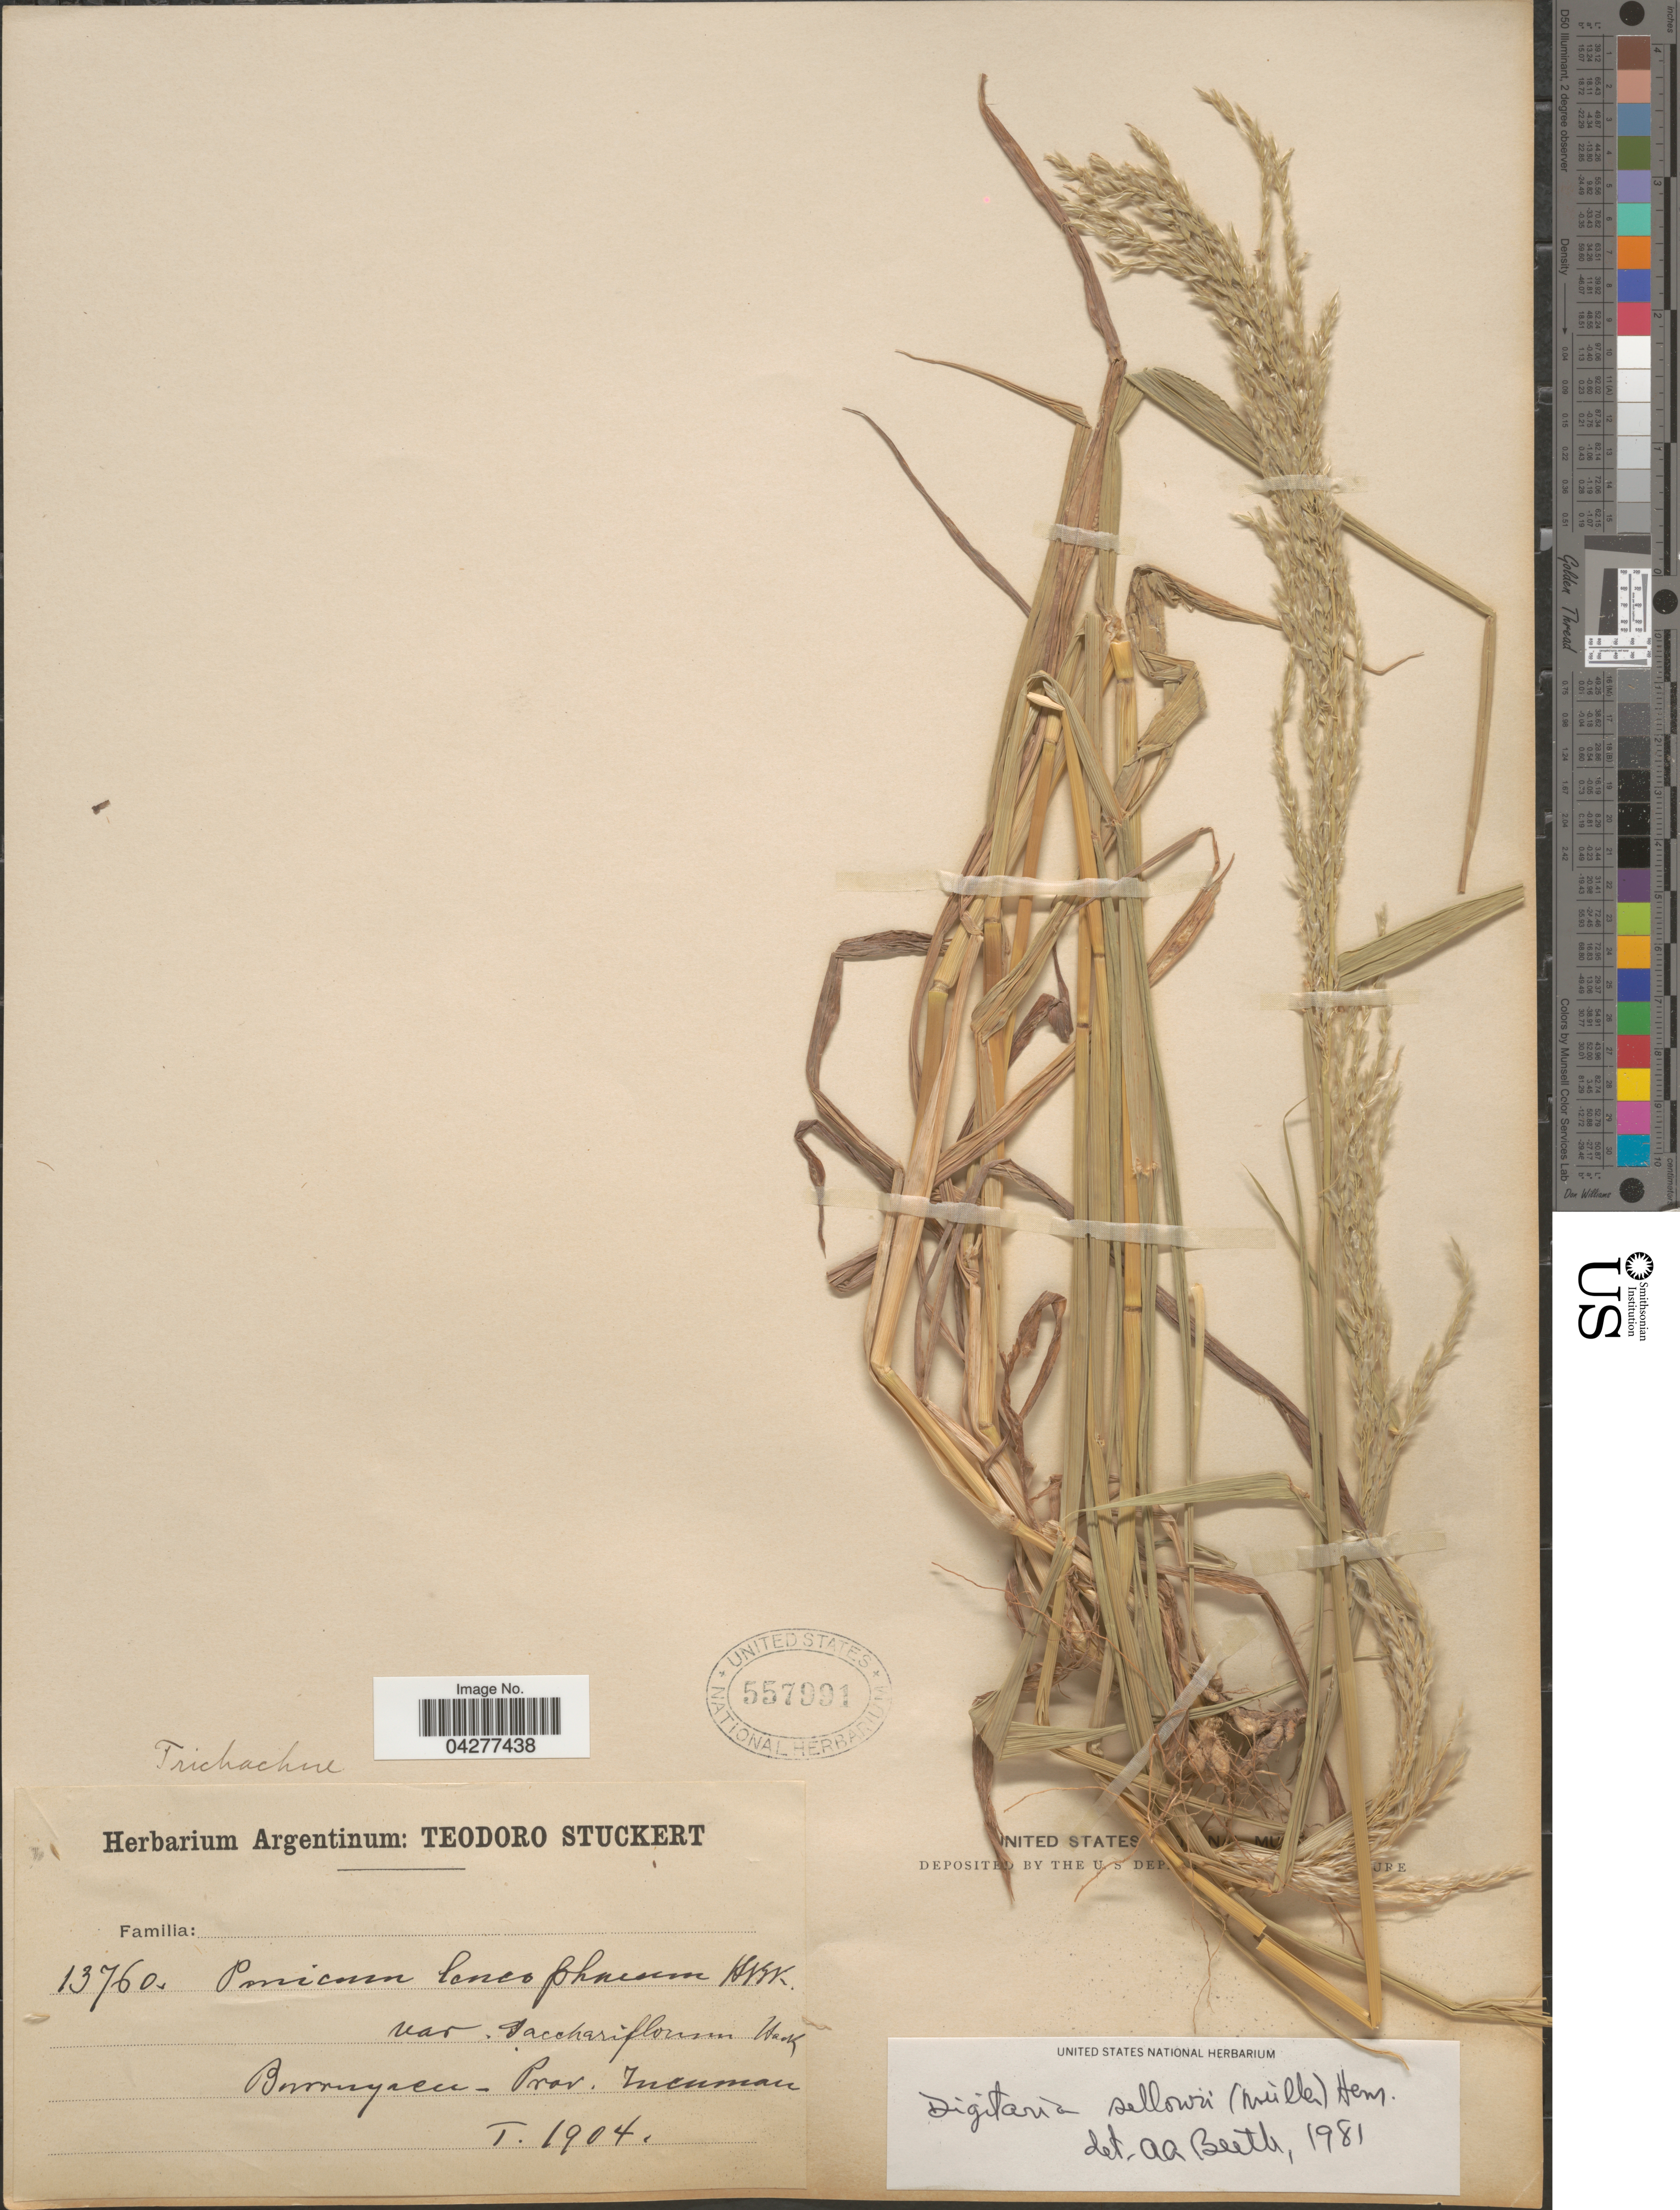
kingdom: Plantae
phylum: Tracheophyta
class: Liliopsida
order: Poales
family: Poaceae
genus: Digitaria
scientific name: Digitaria sellowii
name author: (Müll. Hal.) Henr.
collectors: T. Stuckert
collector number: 13760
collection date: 1904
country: Argentina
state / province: Tucuman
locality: Burruyacu.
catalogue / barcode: US 557991